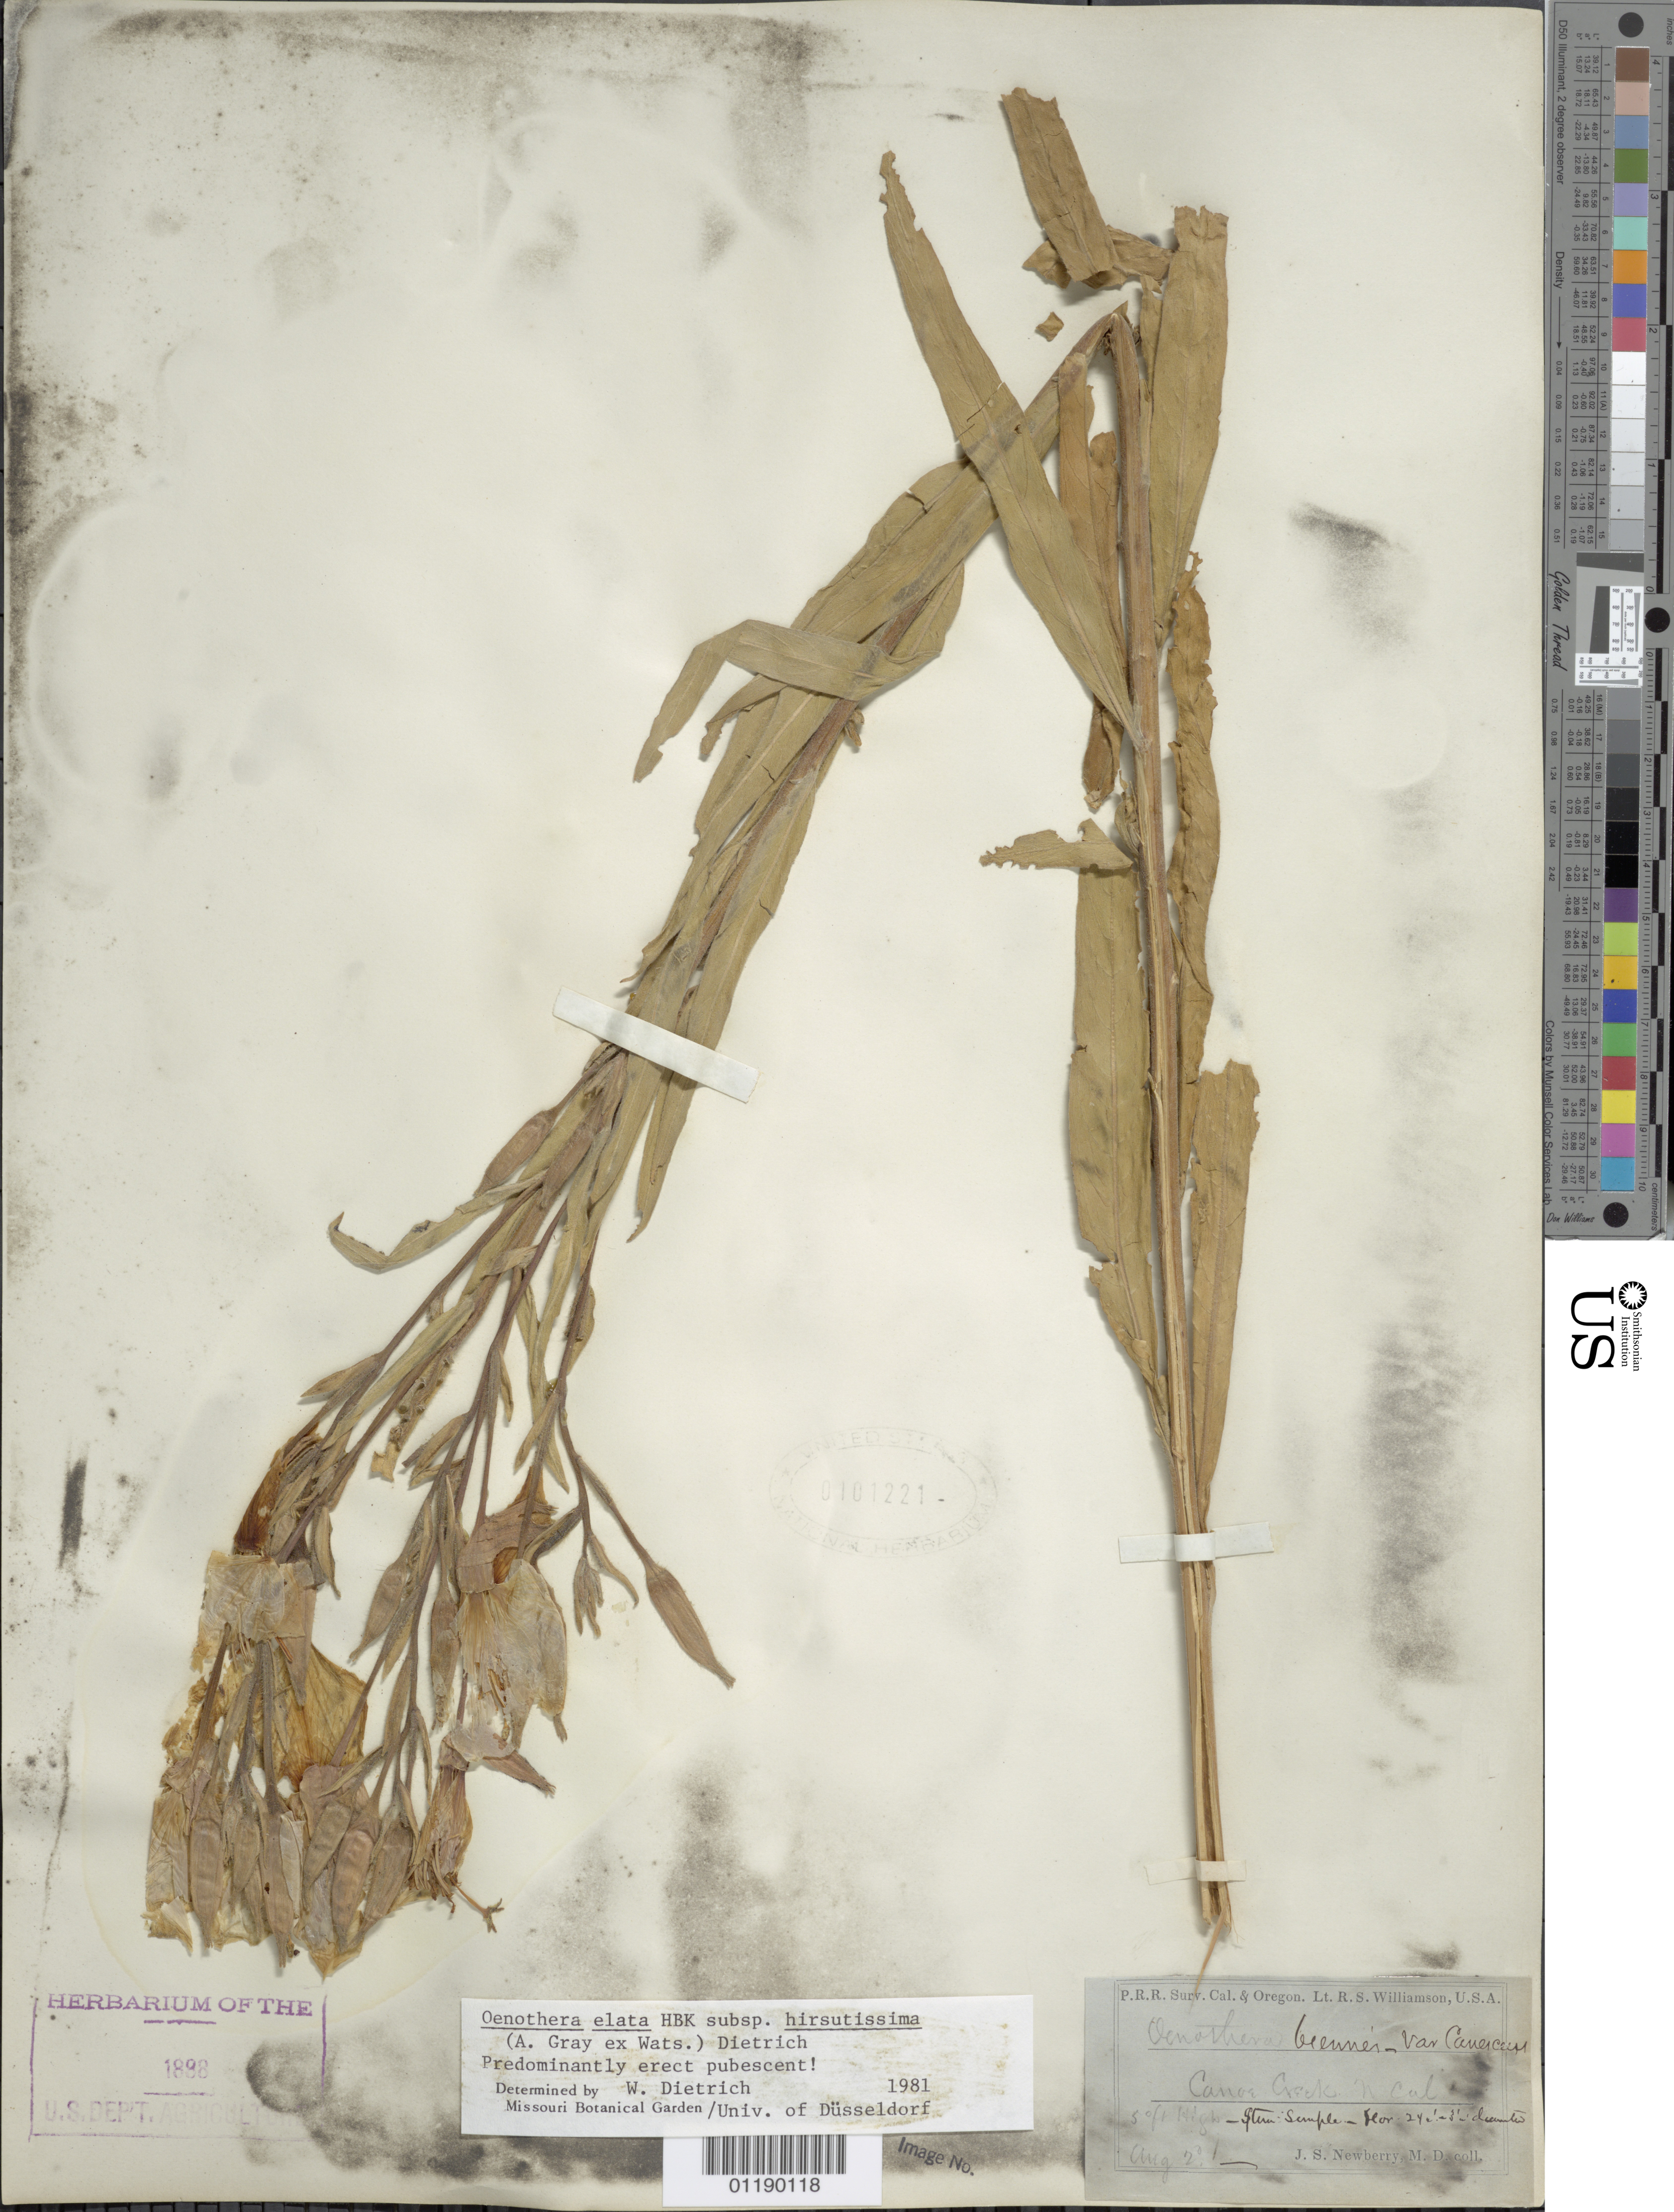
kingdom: Plantae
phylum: Tracheophyta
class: Magnoliopsida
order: Myrtales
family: Onagraceae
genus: Oenothera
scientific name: Oenothera elata subsp. hirsutissima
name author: (A. Gray ex S. Watson) W. Dietr.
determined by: Dietrich, W.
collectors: J. S. Newberry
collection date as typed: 2 Aug -----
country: United States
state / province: California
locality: Canoe Creek, N. Cal.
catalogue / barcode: US 101221